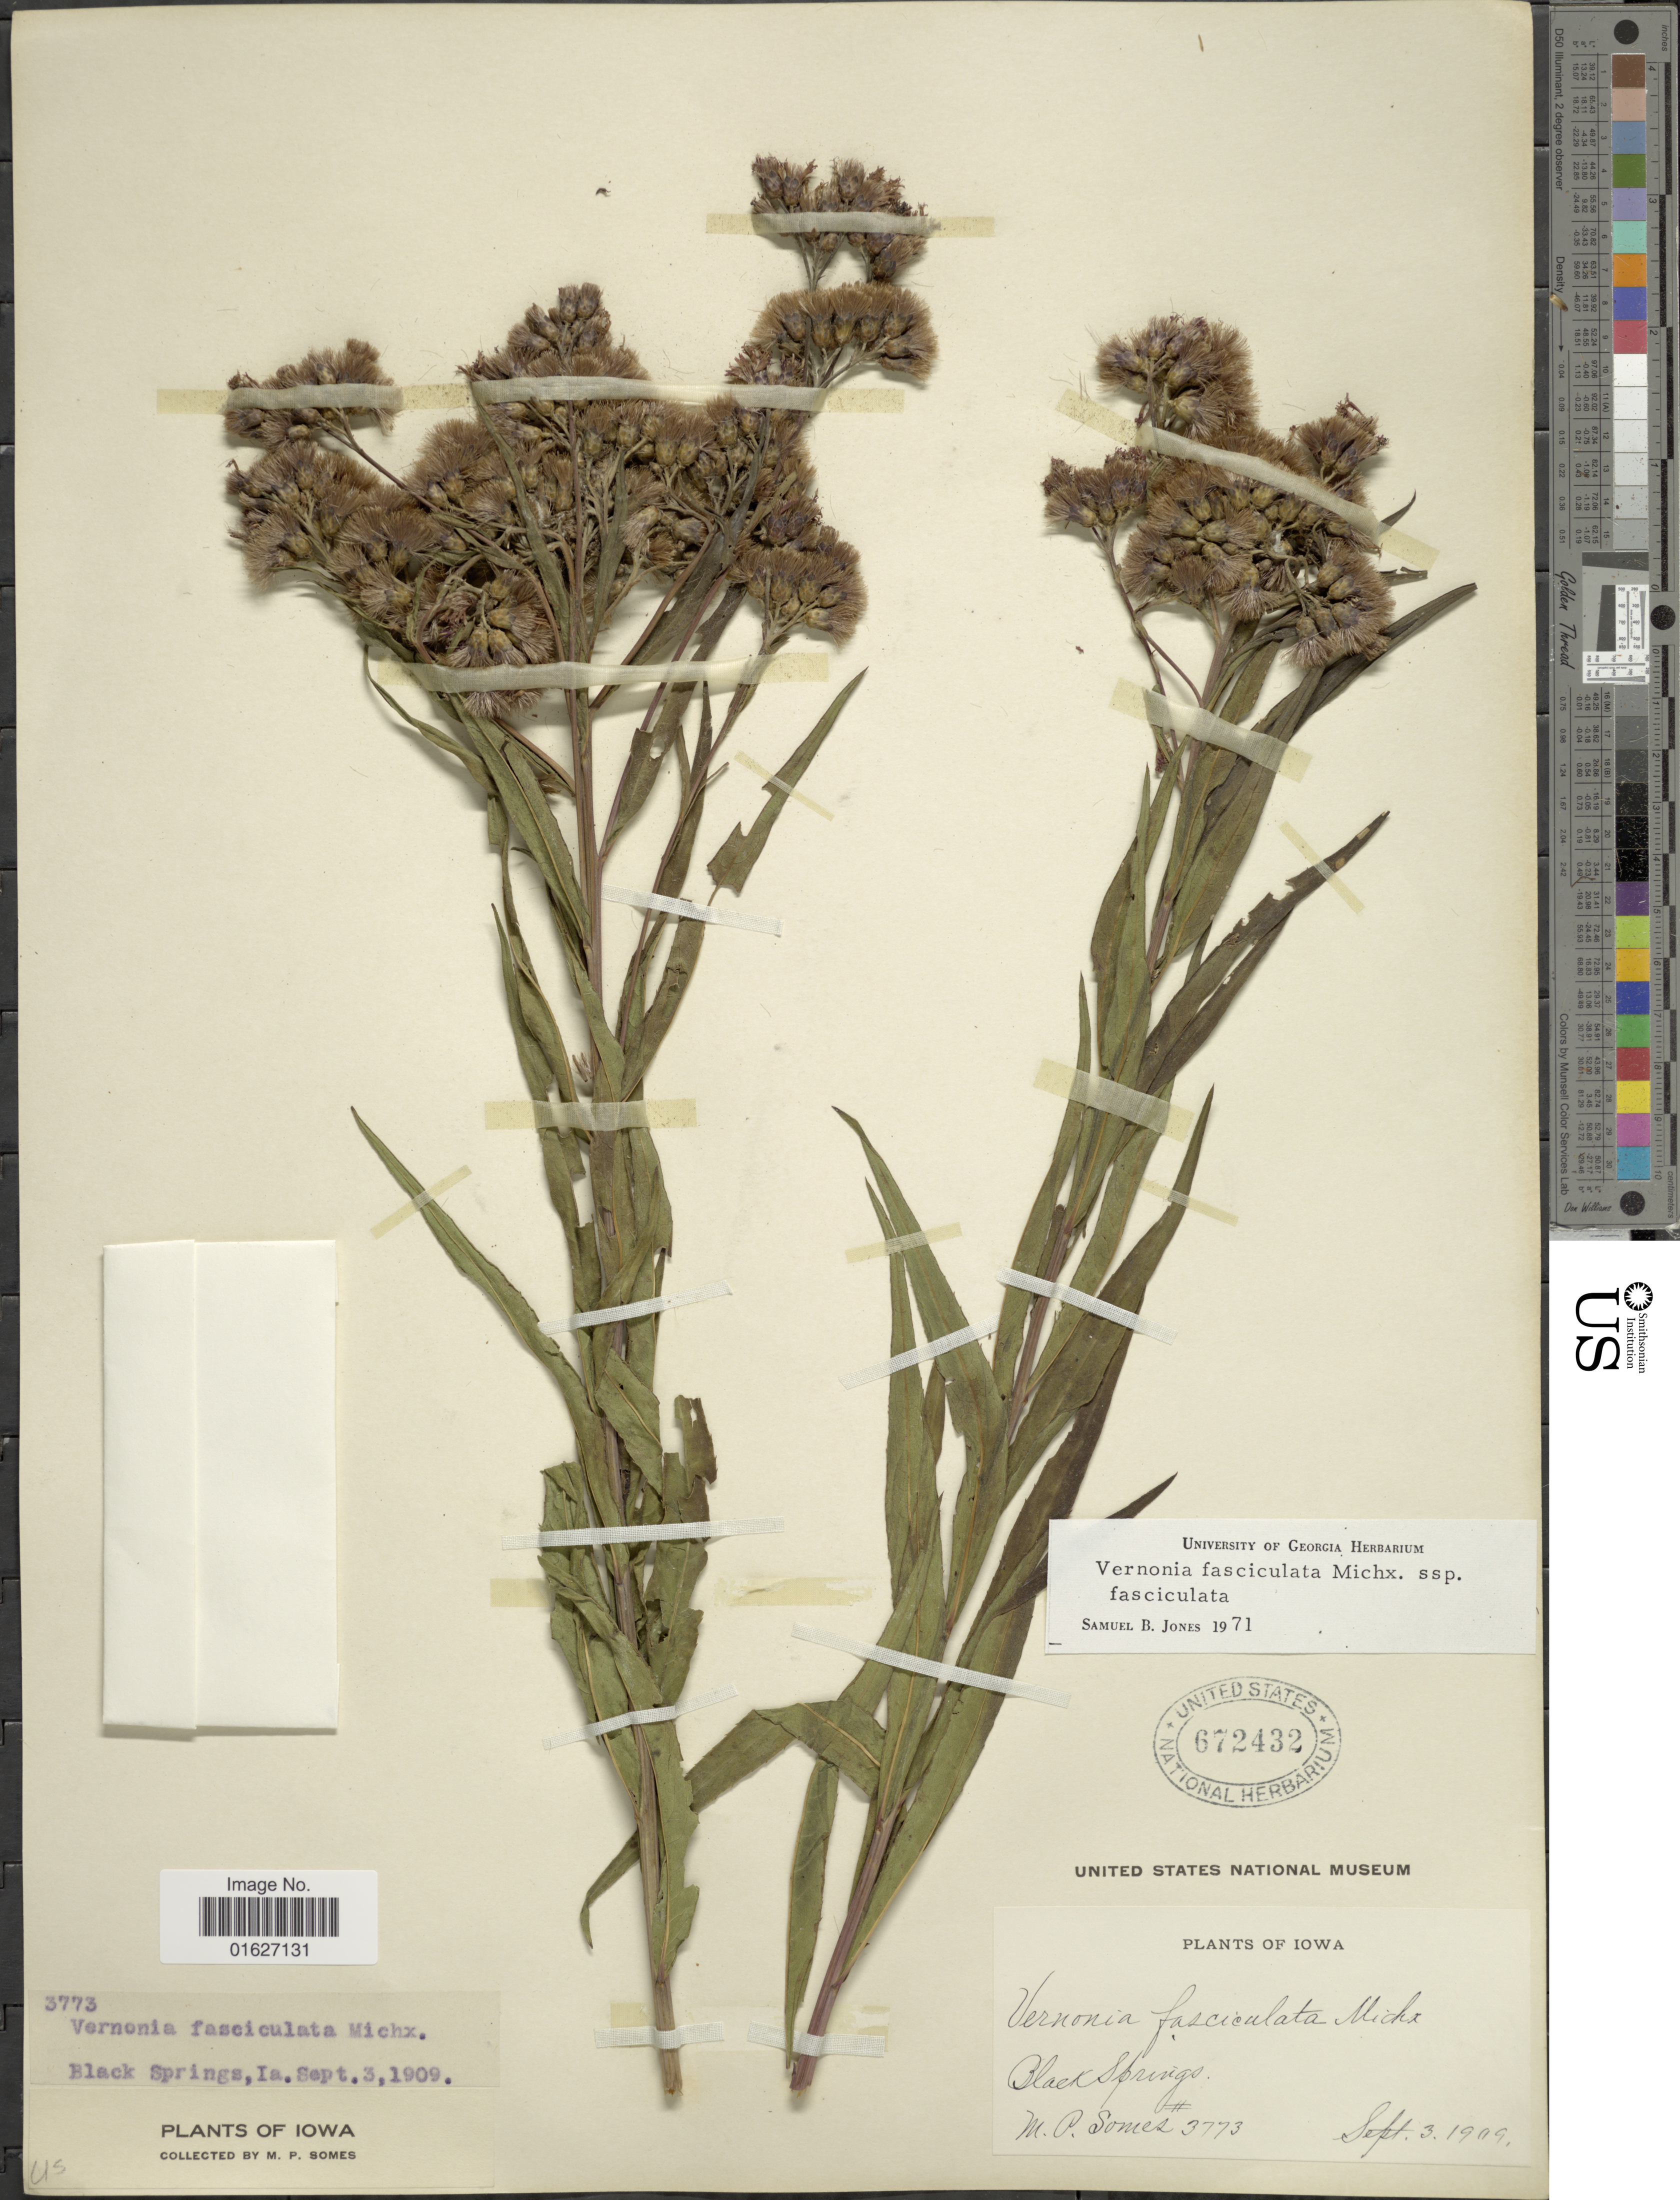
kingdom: Plantae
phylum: Tracheophyta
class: Magnoliopsida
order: Asterales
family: Asteraceae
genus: Vernonia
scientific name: Vernonia fasciculata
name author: Michx.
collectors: M. Somes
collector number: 3773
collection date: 1909-09-03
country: United States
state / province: Iowa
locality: Black Springs.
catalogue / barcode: US 672432